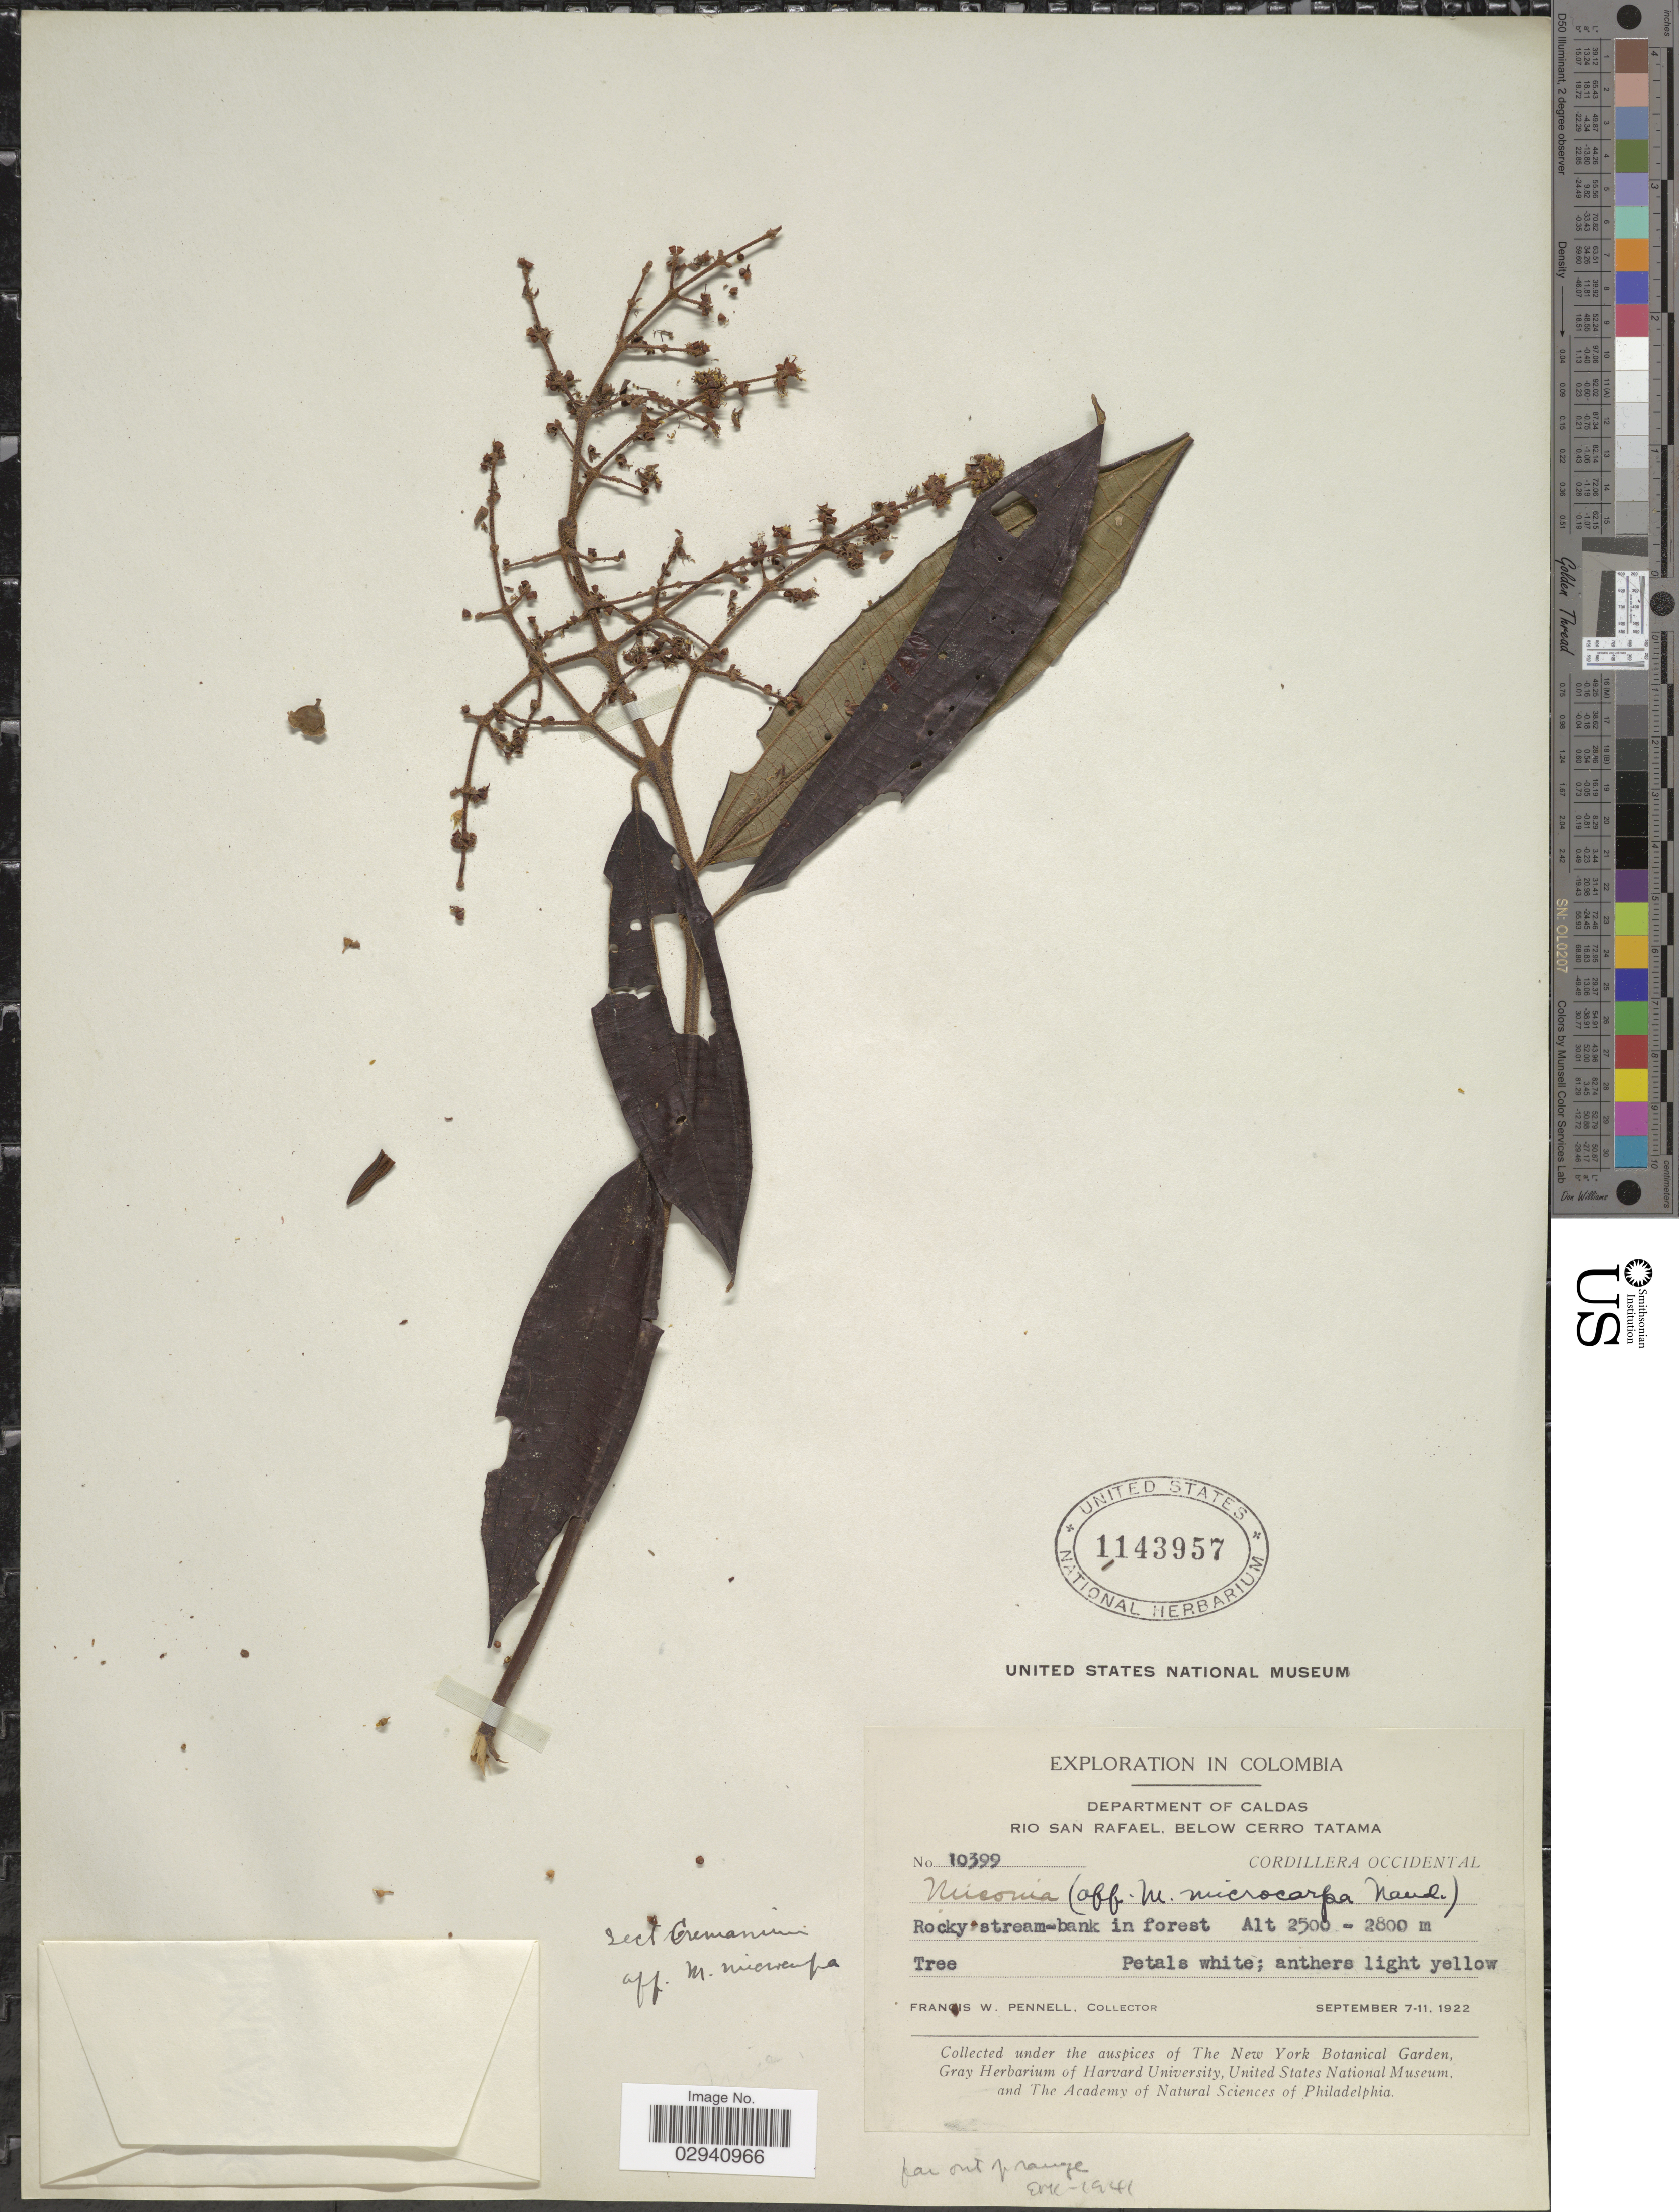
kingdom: Plantae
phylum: Tracheophyta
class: Magnoliopsida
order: Myrtales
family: Melastomataceae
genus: Miconia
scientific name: Miconia miocarpa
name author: Naudin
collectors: F. W. Pennell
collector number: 10399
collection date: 1922-09-07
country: Colombia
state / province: Caldas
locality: Department of Caldas. Rio San Rafael, below Cerro Tatama. Cordillera Occidental.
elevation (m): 2500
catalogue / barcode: US 1143957